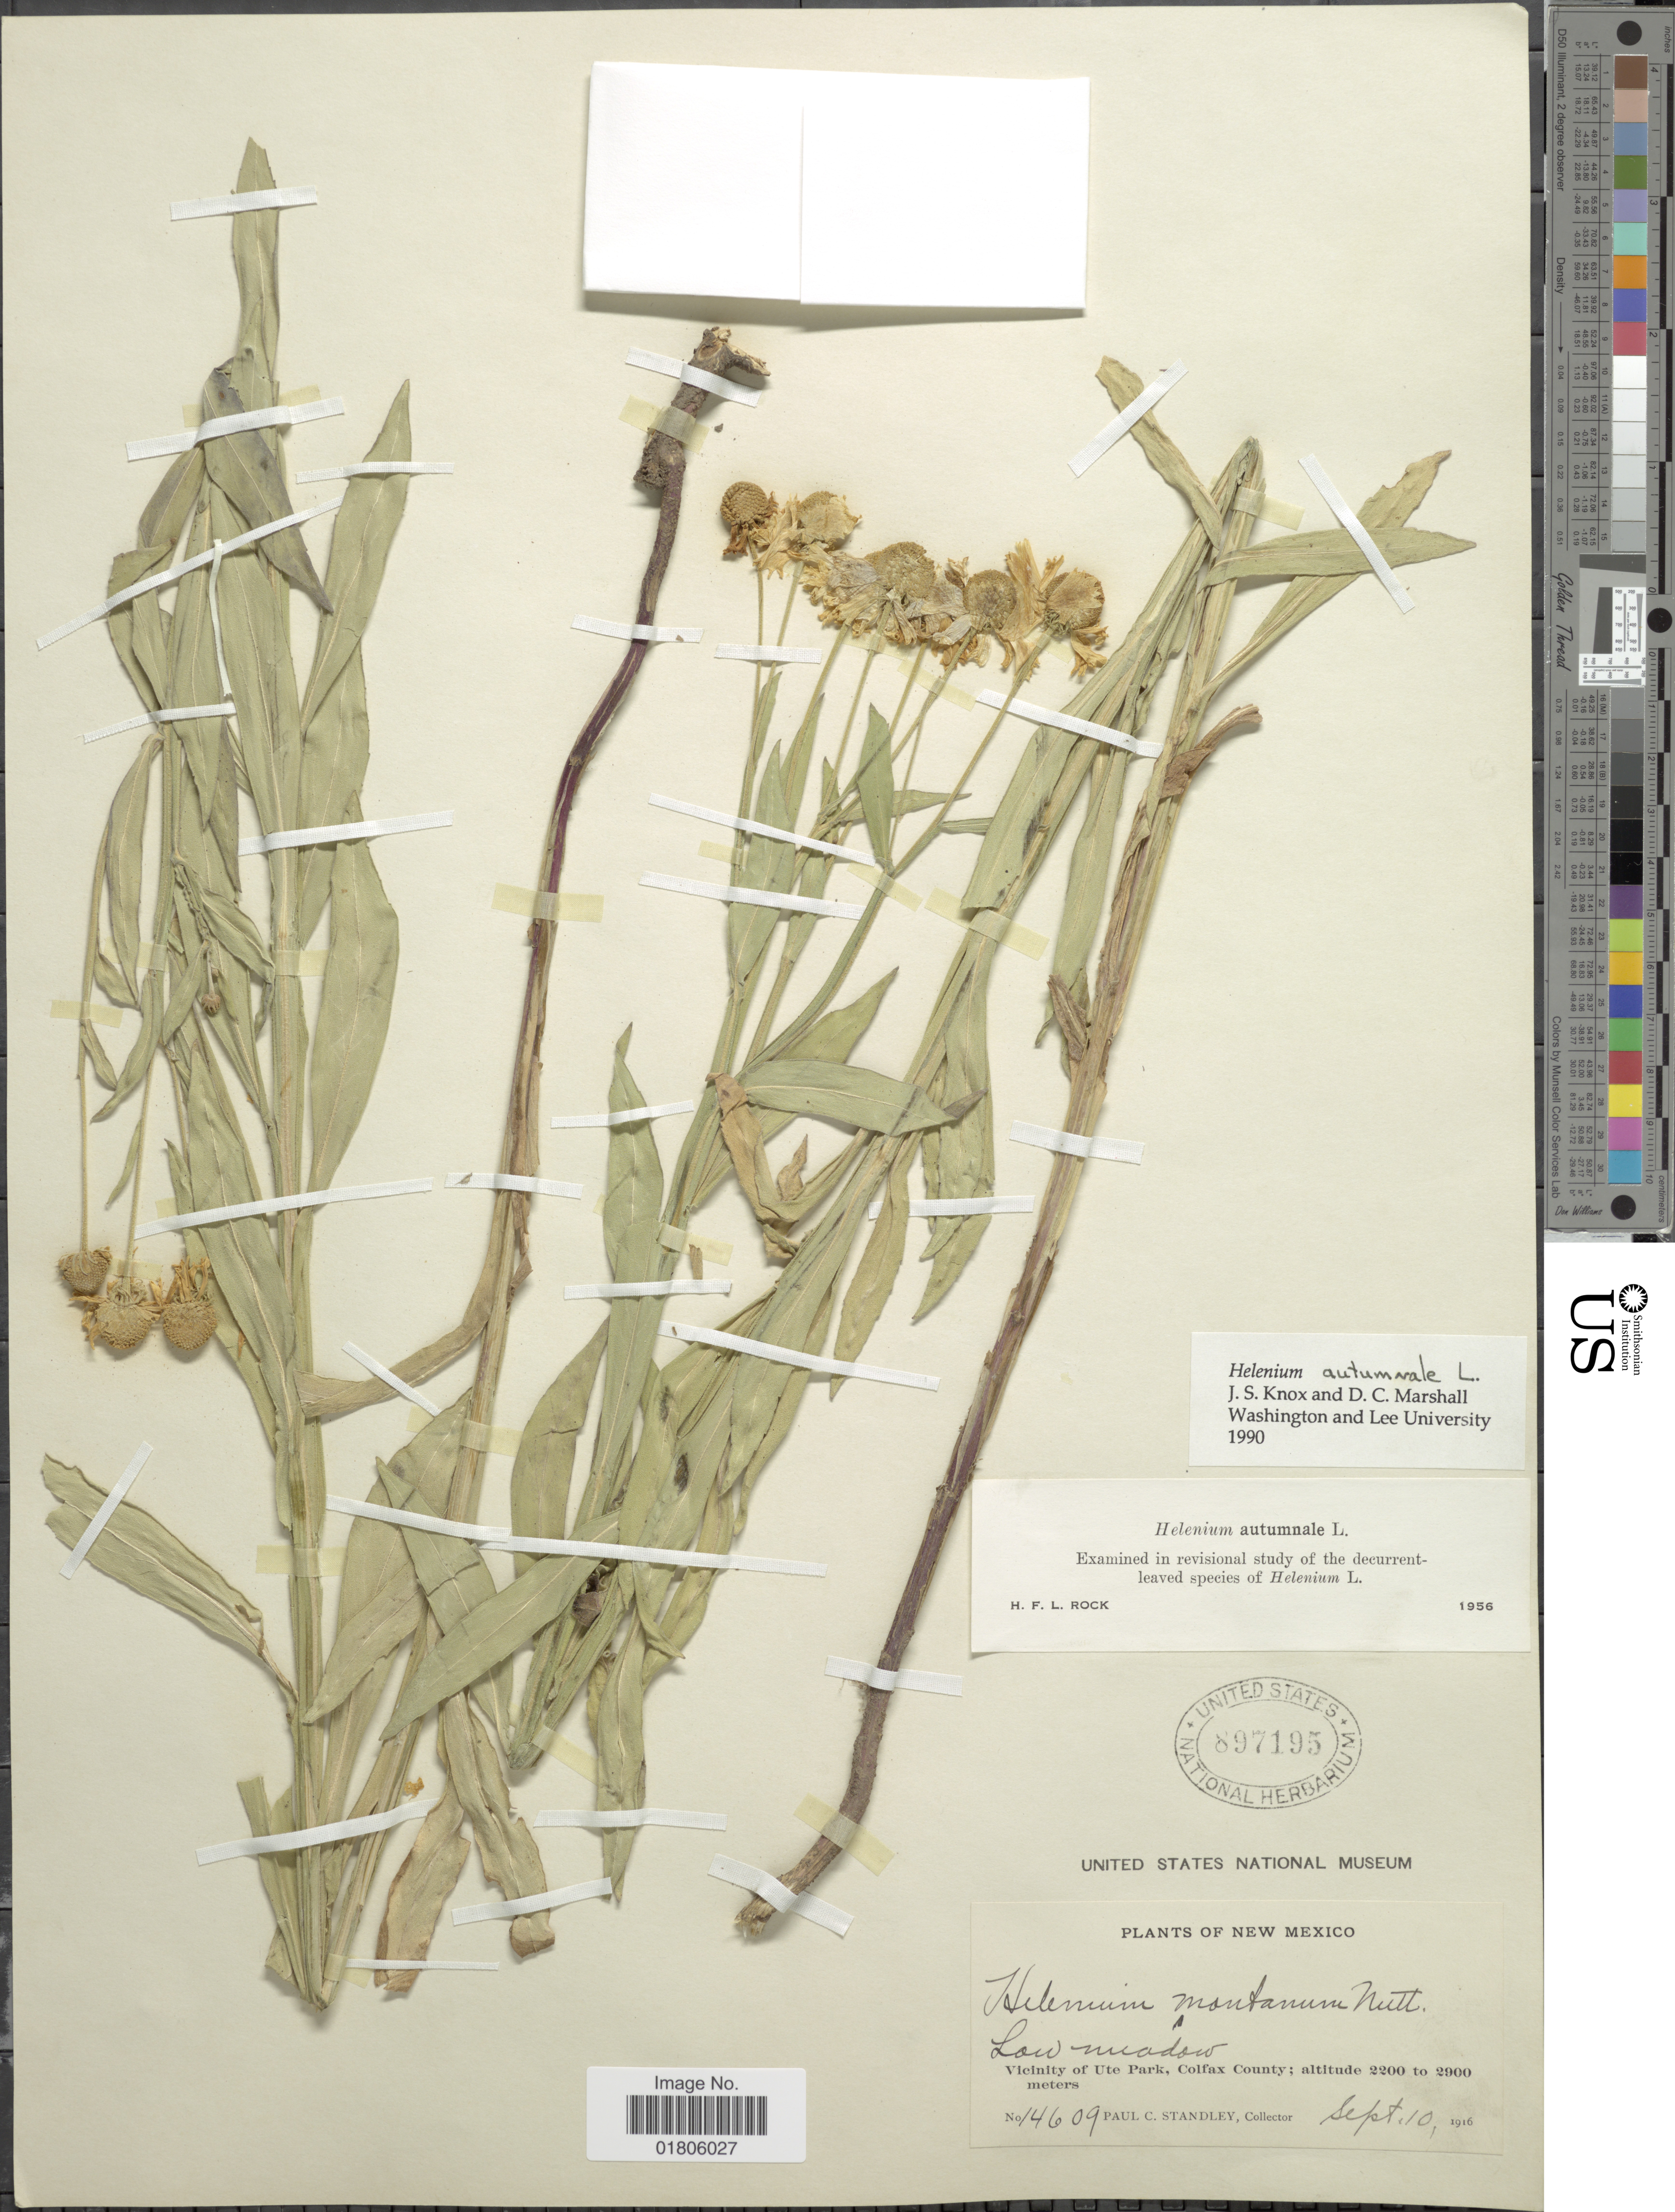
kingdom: Plantae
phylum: Tracheophyta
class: Magnoliopsida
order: Asterales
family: Asteraceae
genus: Helenium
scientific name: Helenium autumnale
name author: L.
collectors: P. C. Standley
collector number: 14609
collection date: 1916-09-10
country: United States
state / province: New Mexico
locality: Vicinity of Ute Park, Colfax County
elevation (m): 2200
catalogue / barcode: US 897195